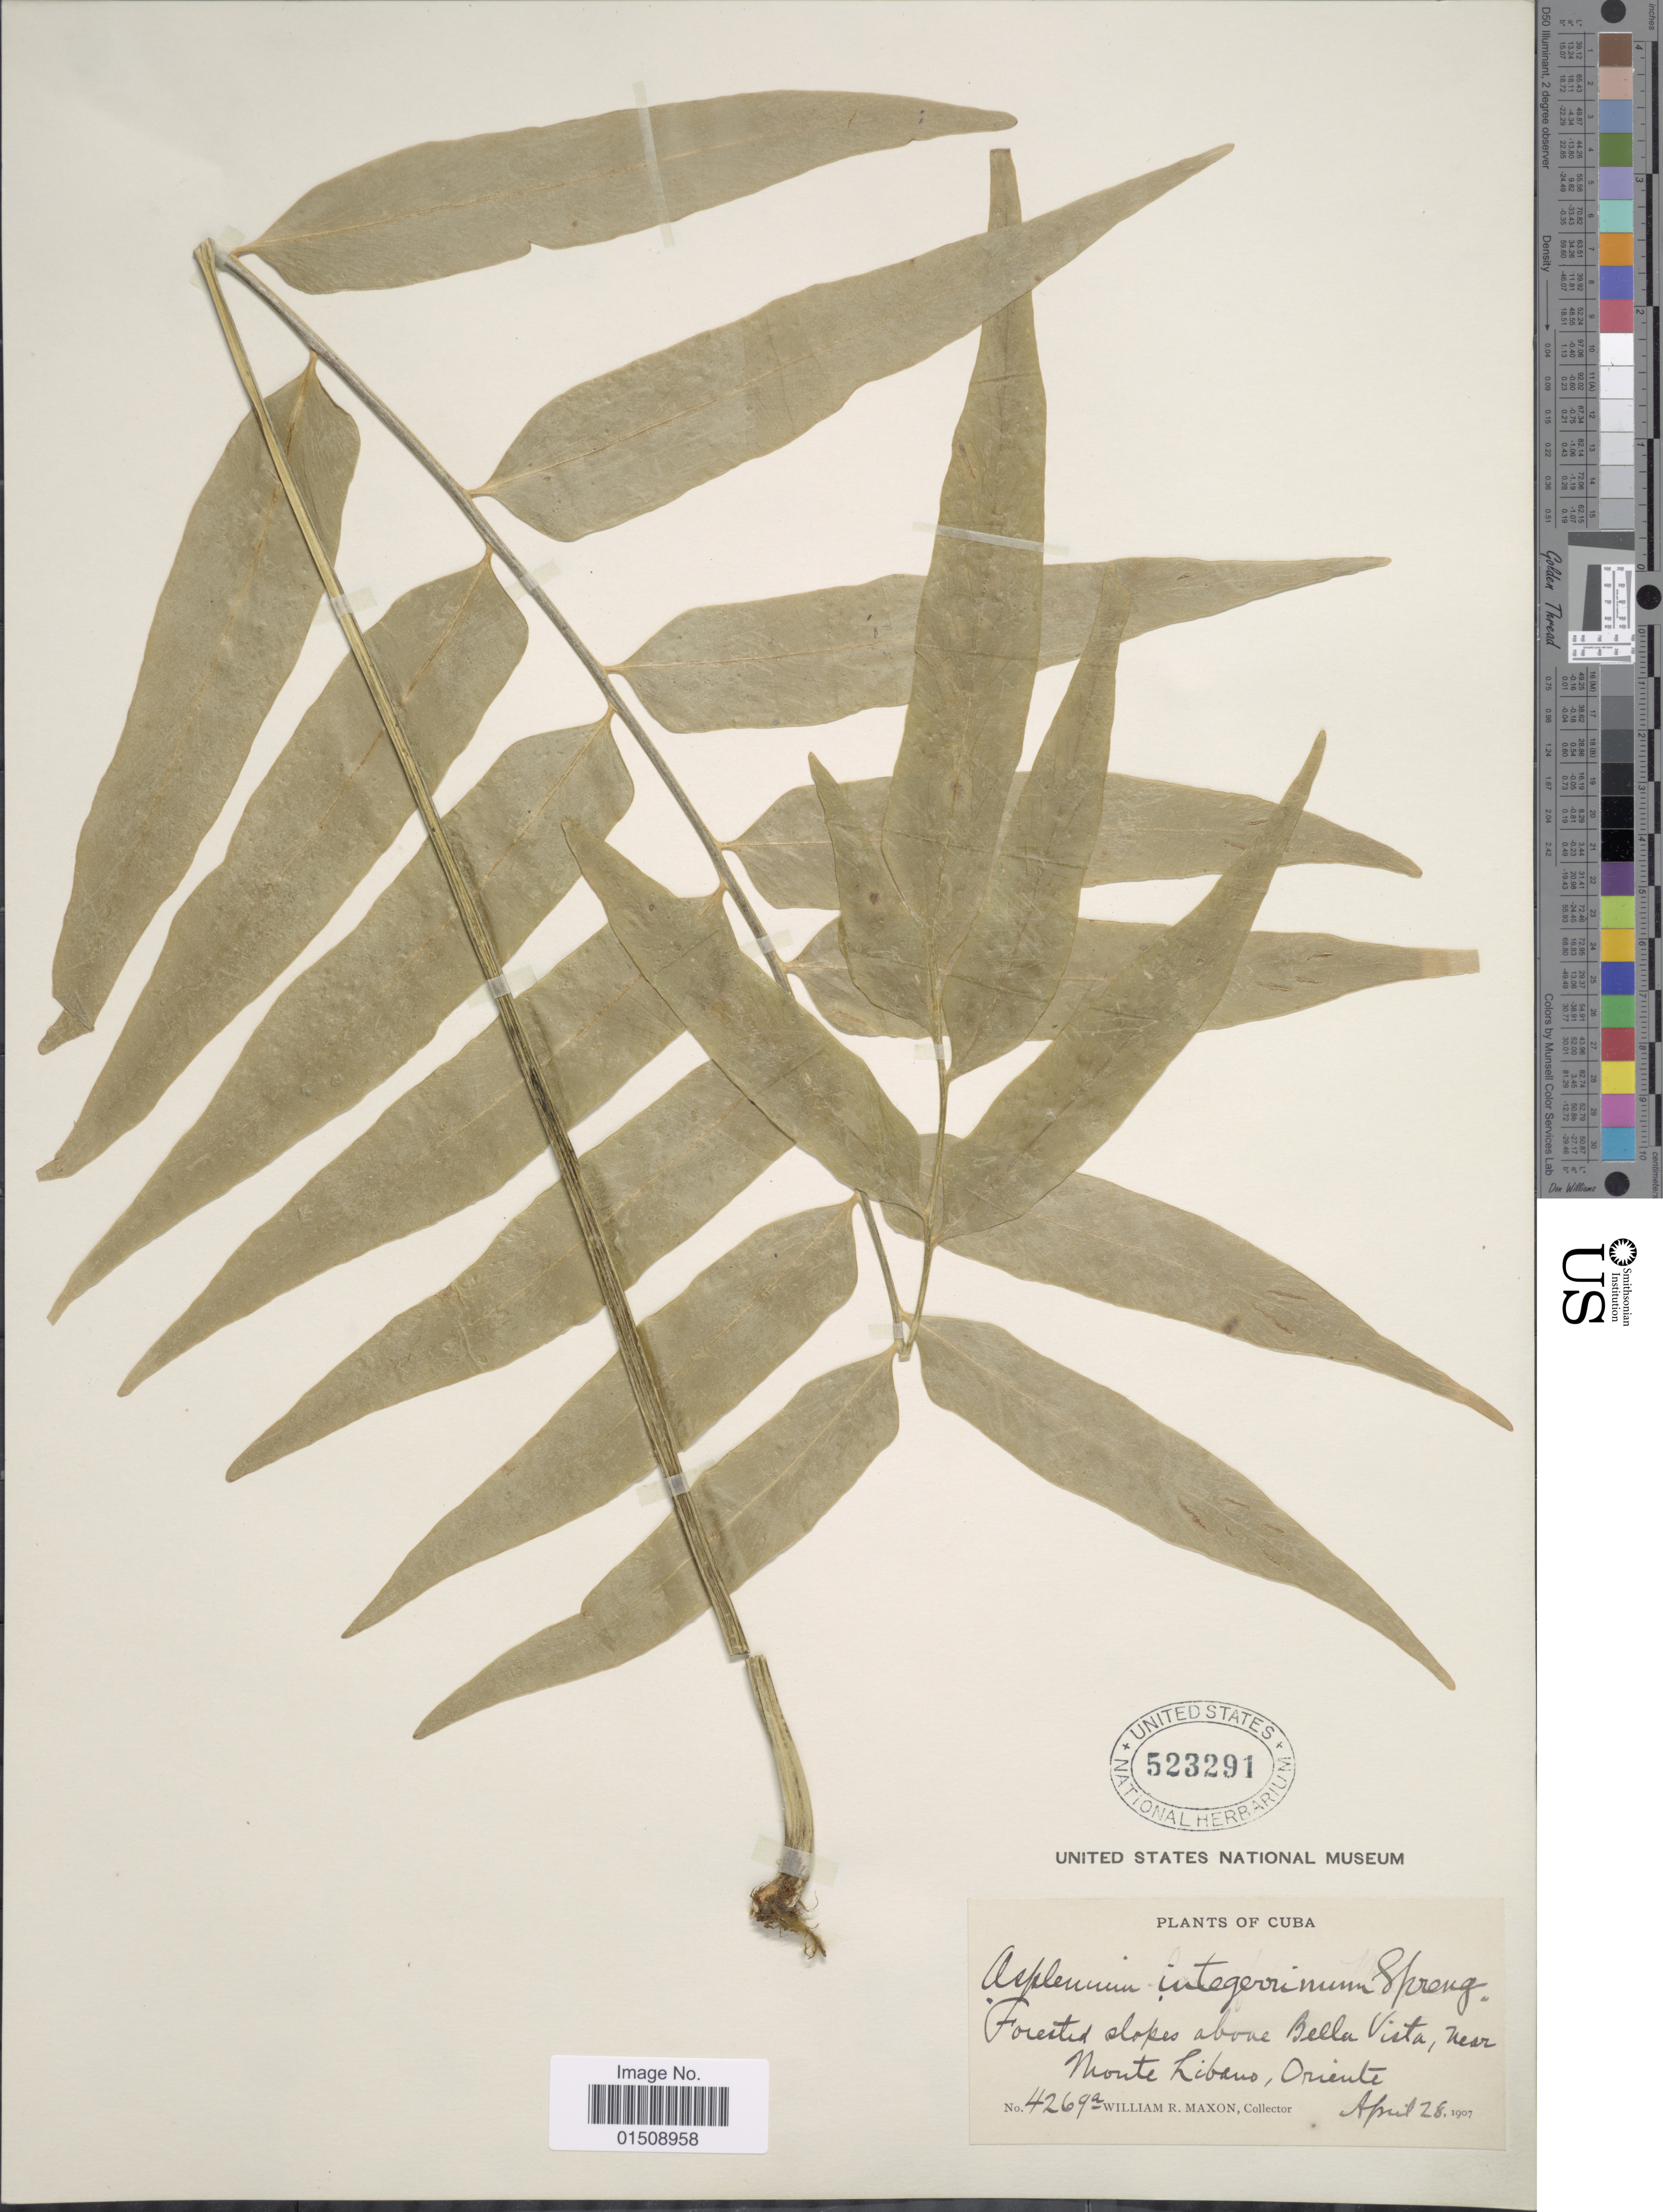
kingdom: Plantae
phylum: Tracheophyta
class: Polypodiopsida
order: Polypodiales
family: Aspleniaceae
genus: Asplenium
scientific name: Asplenium juglandifolium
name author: Lam.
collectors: W. R. Maxon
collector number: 4269a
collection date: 1907-04-28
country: Cuba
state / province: Oriente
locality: Forested slopes above Bella Vista, near Monte Libano, Oriente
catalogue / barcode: US 523291